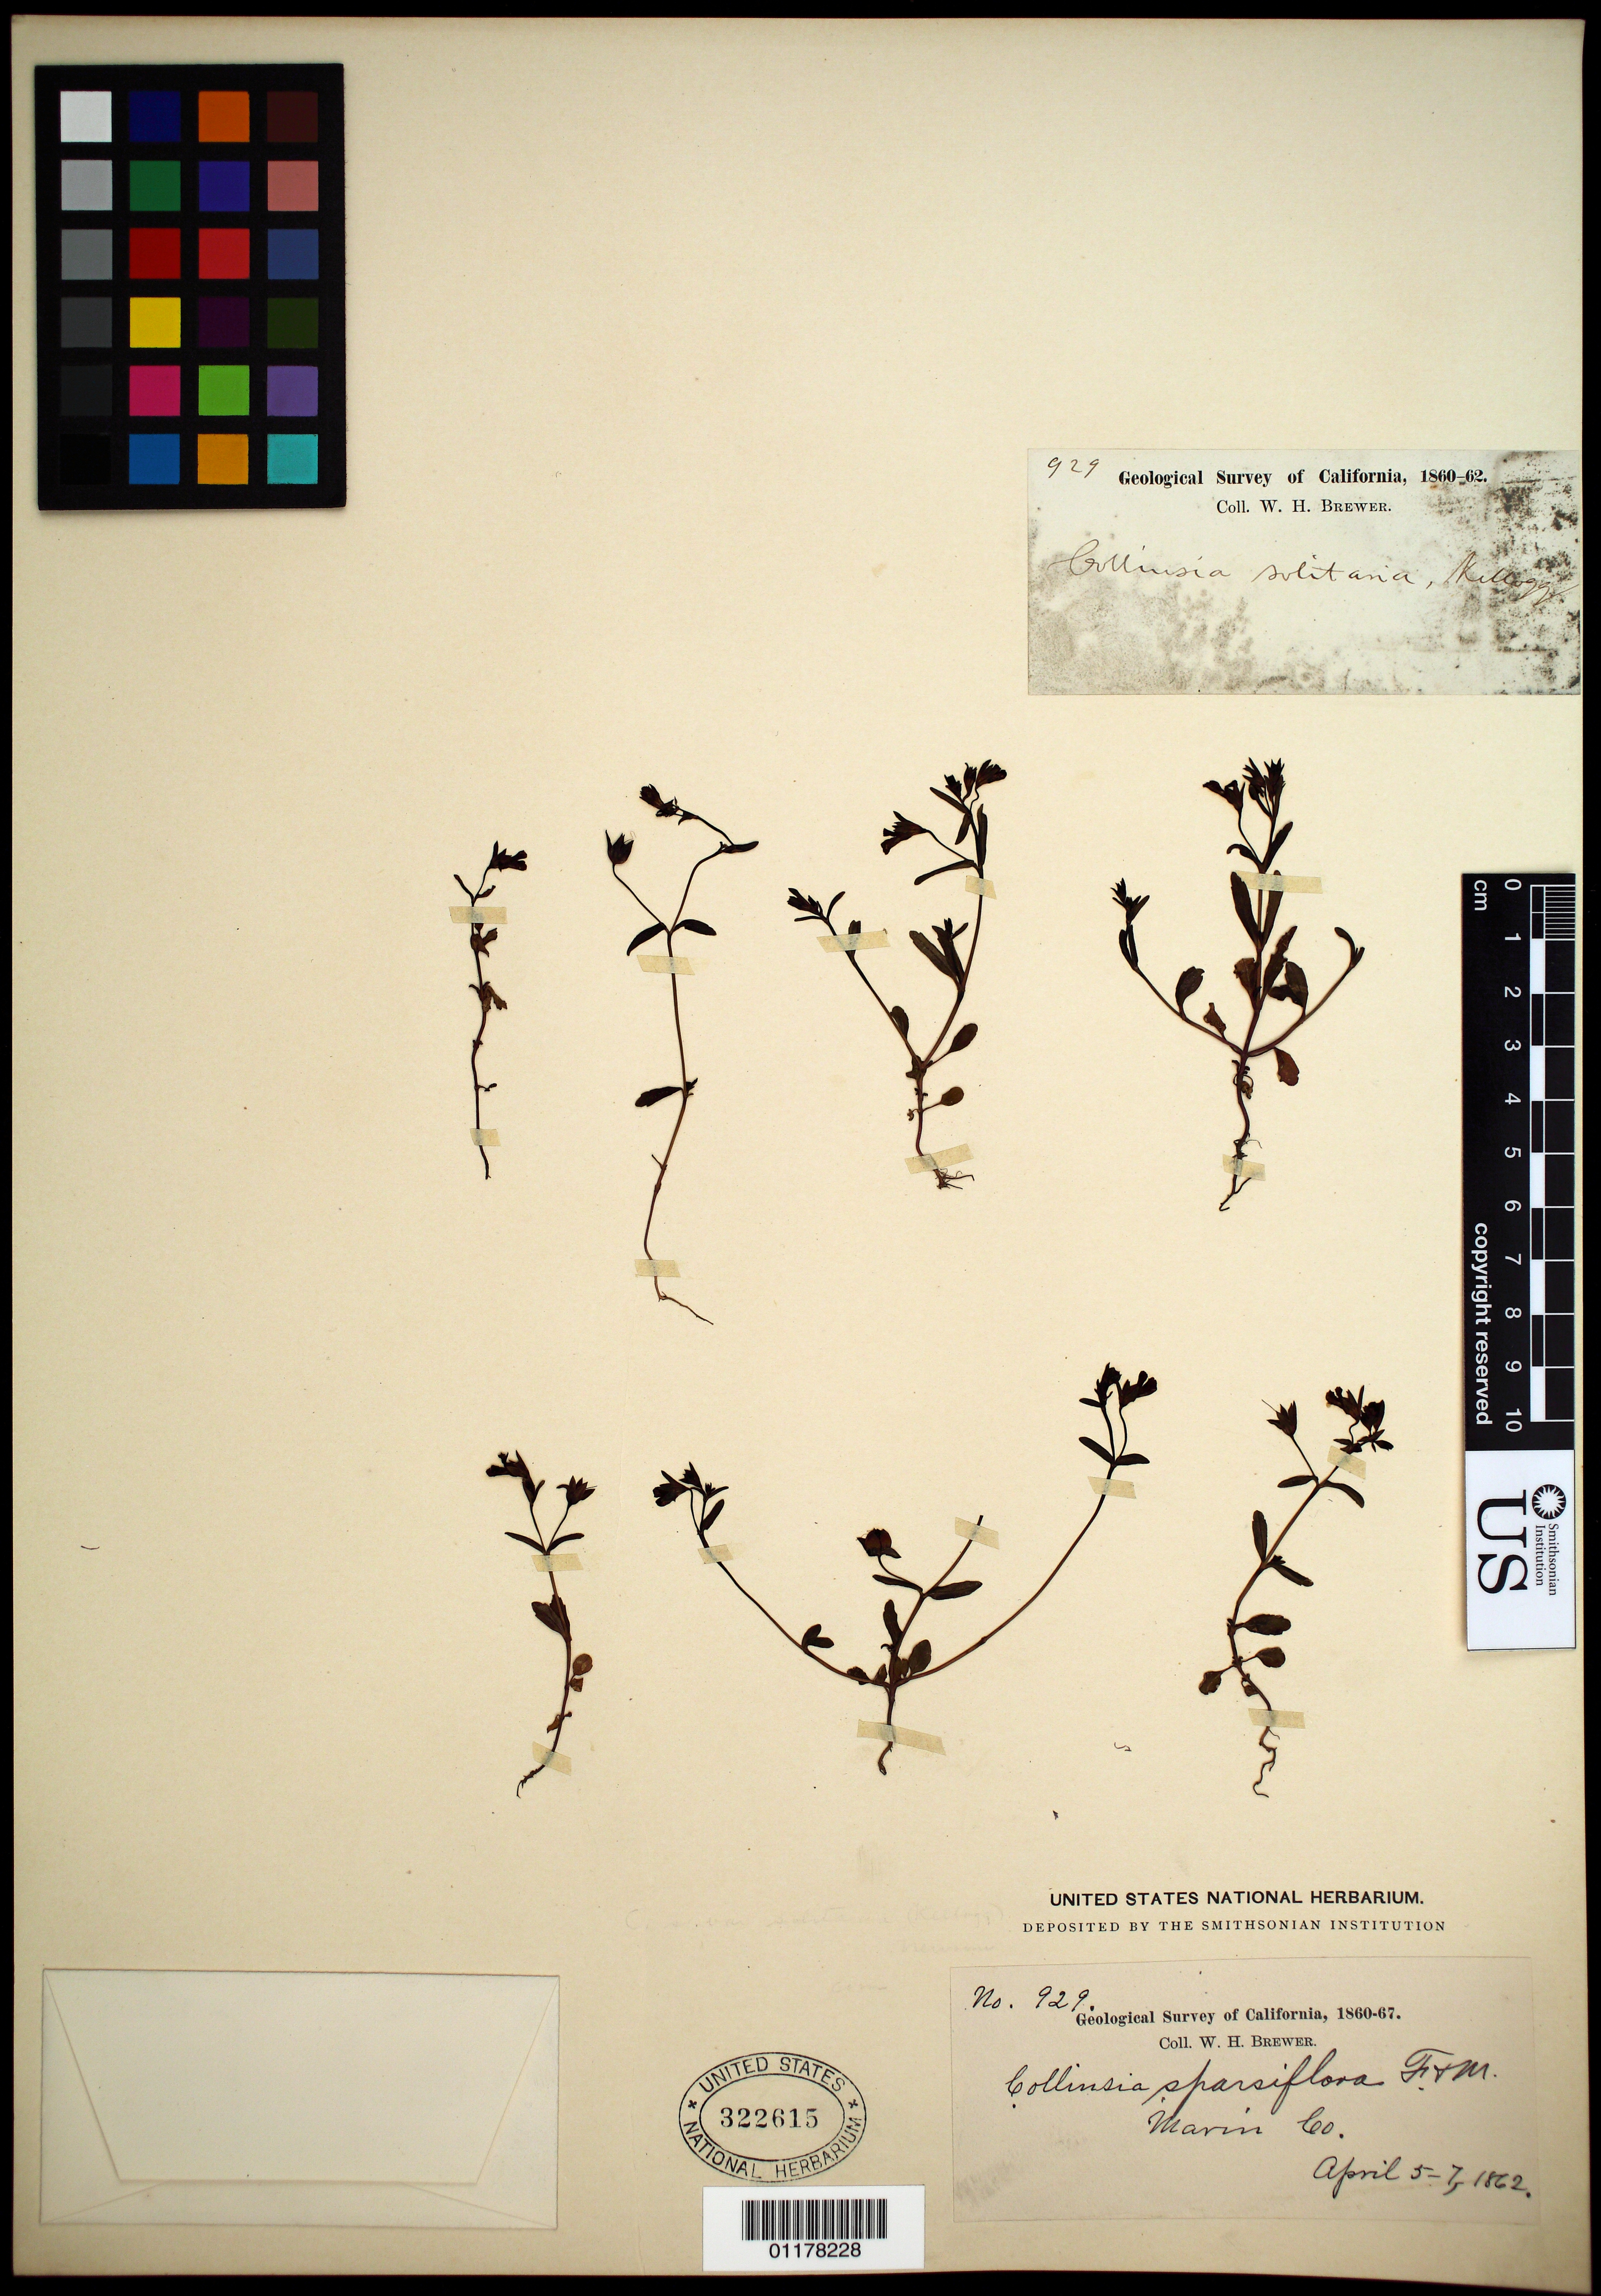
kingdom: Plantae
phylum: Tracheophyta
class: Magnoliopsida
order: Lamiales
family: Plantaginaceae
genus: Collinsia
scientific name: Collinsia sparsiflora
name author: Fisch. & C.A. Mey.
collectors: W. H. Brewer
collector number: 929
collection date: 1862-04-05/1862-04-07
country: United States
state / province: California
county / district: Marin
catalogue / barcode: US 322615